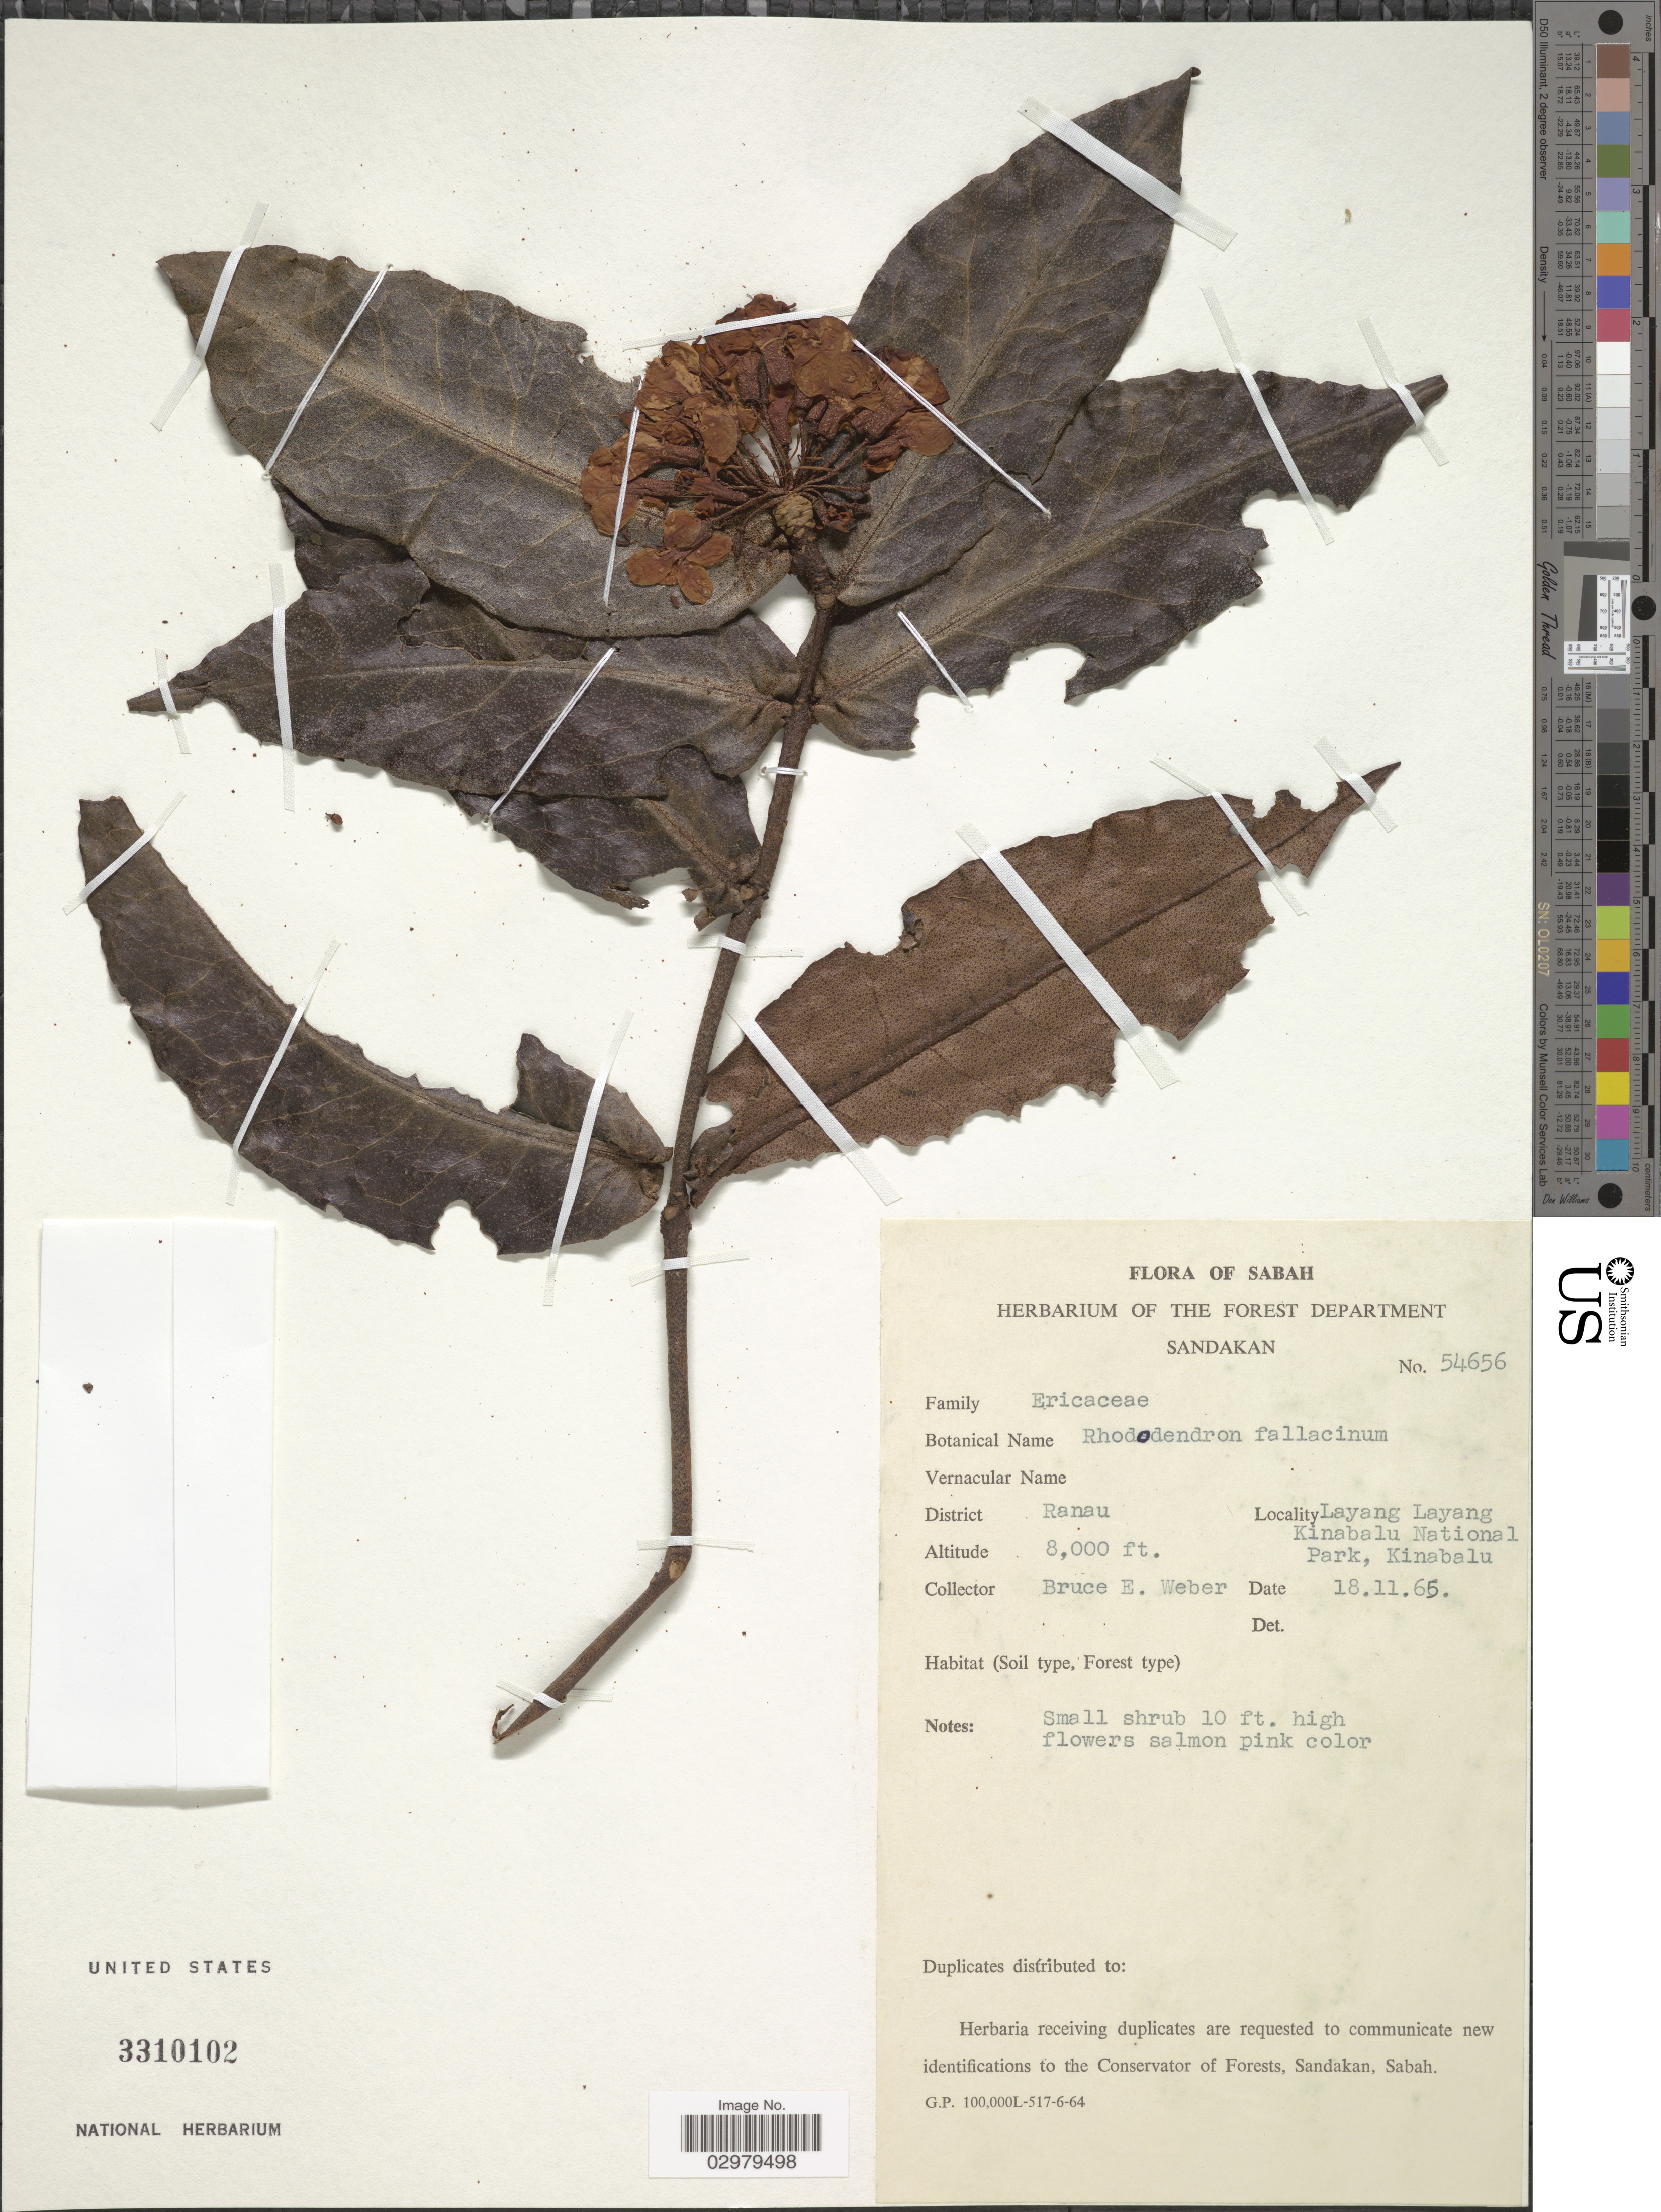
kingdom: Plantae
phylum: Tracheophyta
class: Magnoliopsida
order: Ericales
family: Ericaceae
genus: Rhododendron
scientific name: Rhododendron fallacinum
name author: Sleumer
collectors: B. E. Weber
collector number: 54656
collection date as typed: Transcribed d/m/y: 18/11/65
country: Malaysia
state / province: Sabah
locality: Sandakan. District Ranau. Layang Layang Kinabalu National Park, Kinabalu.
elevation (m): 2438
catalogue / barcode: US 3310102